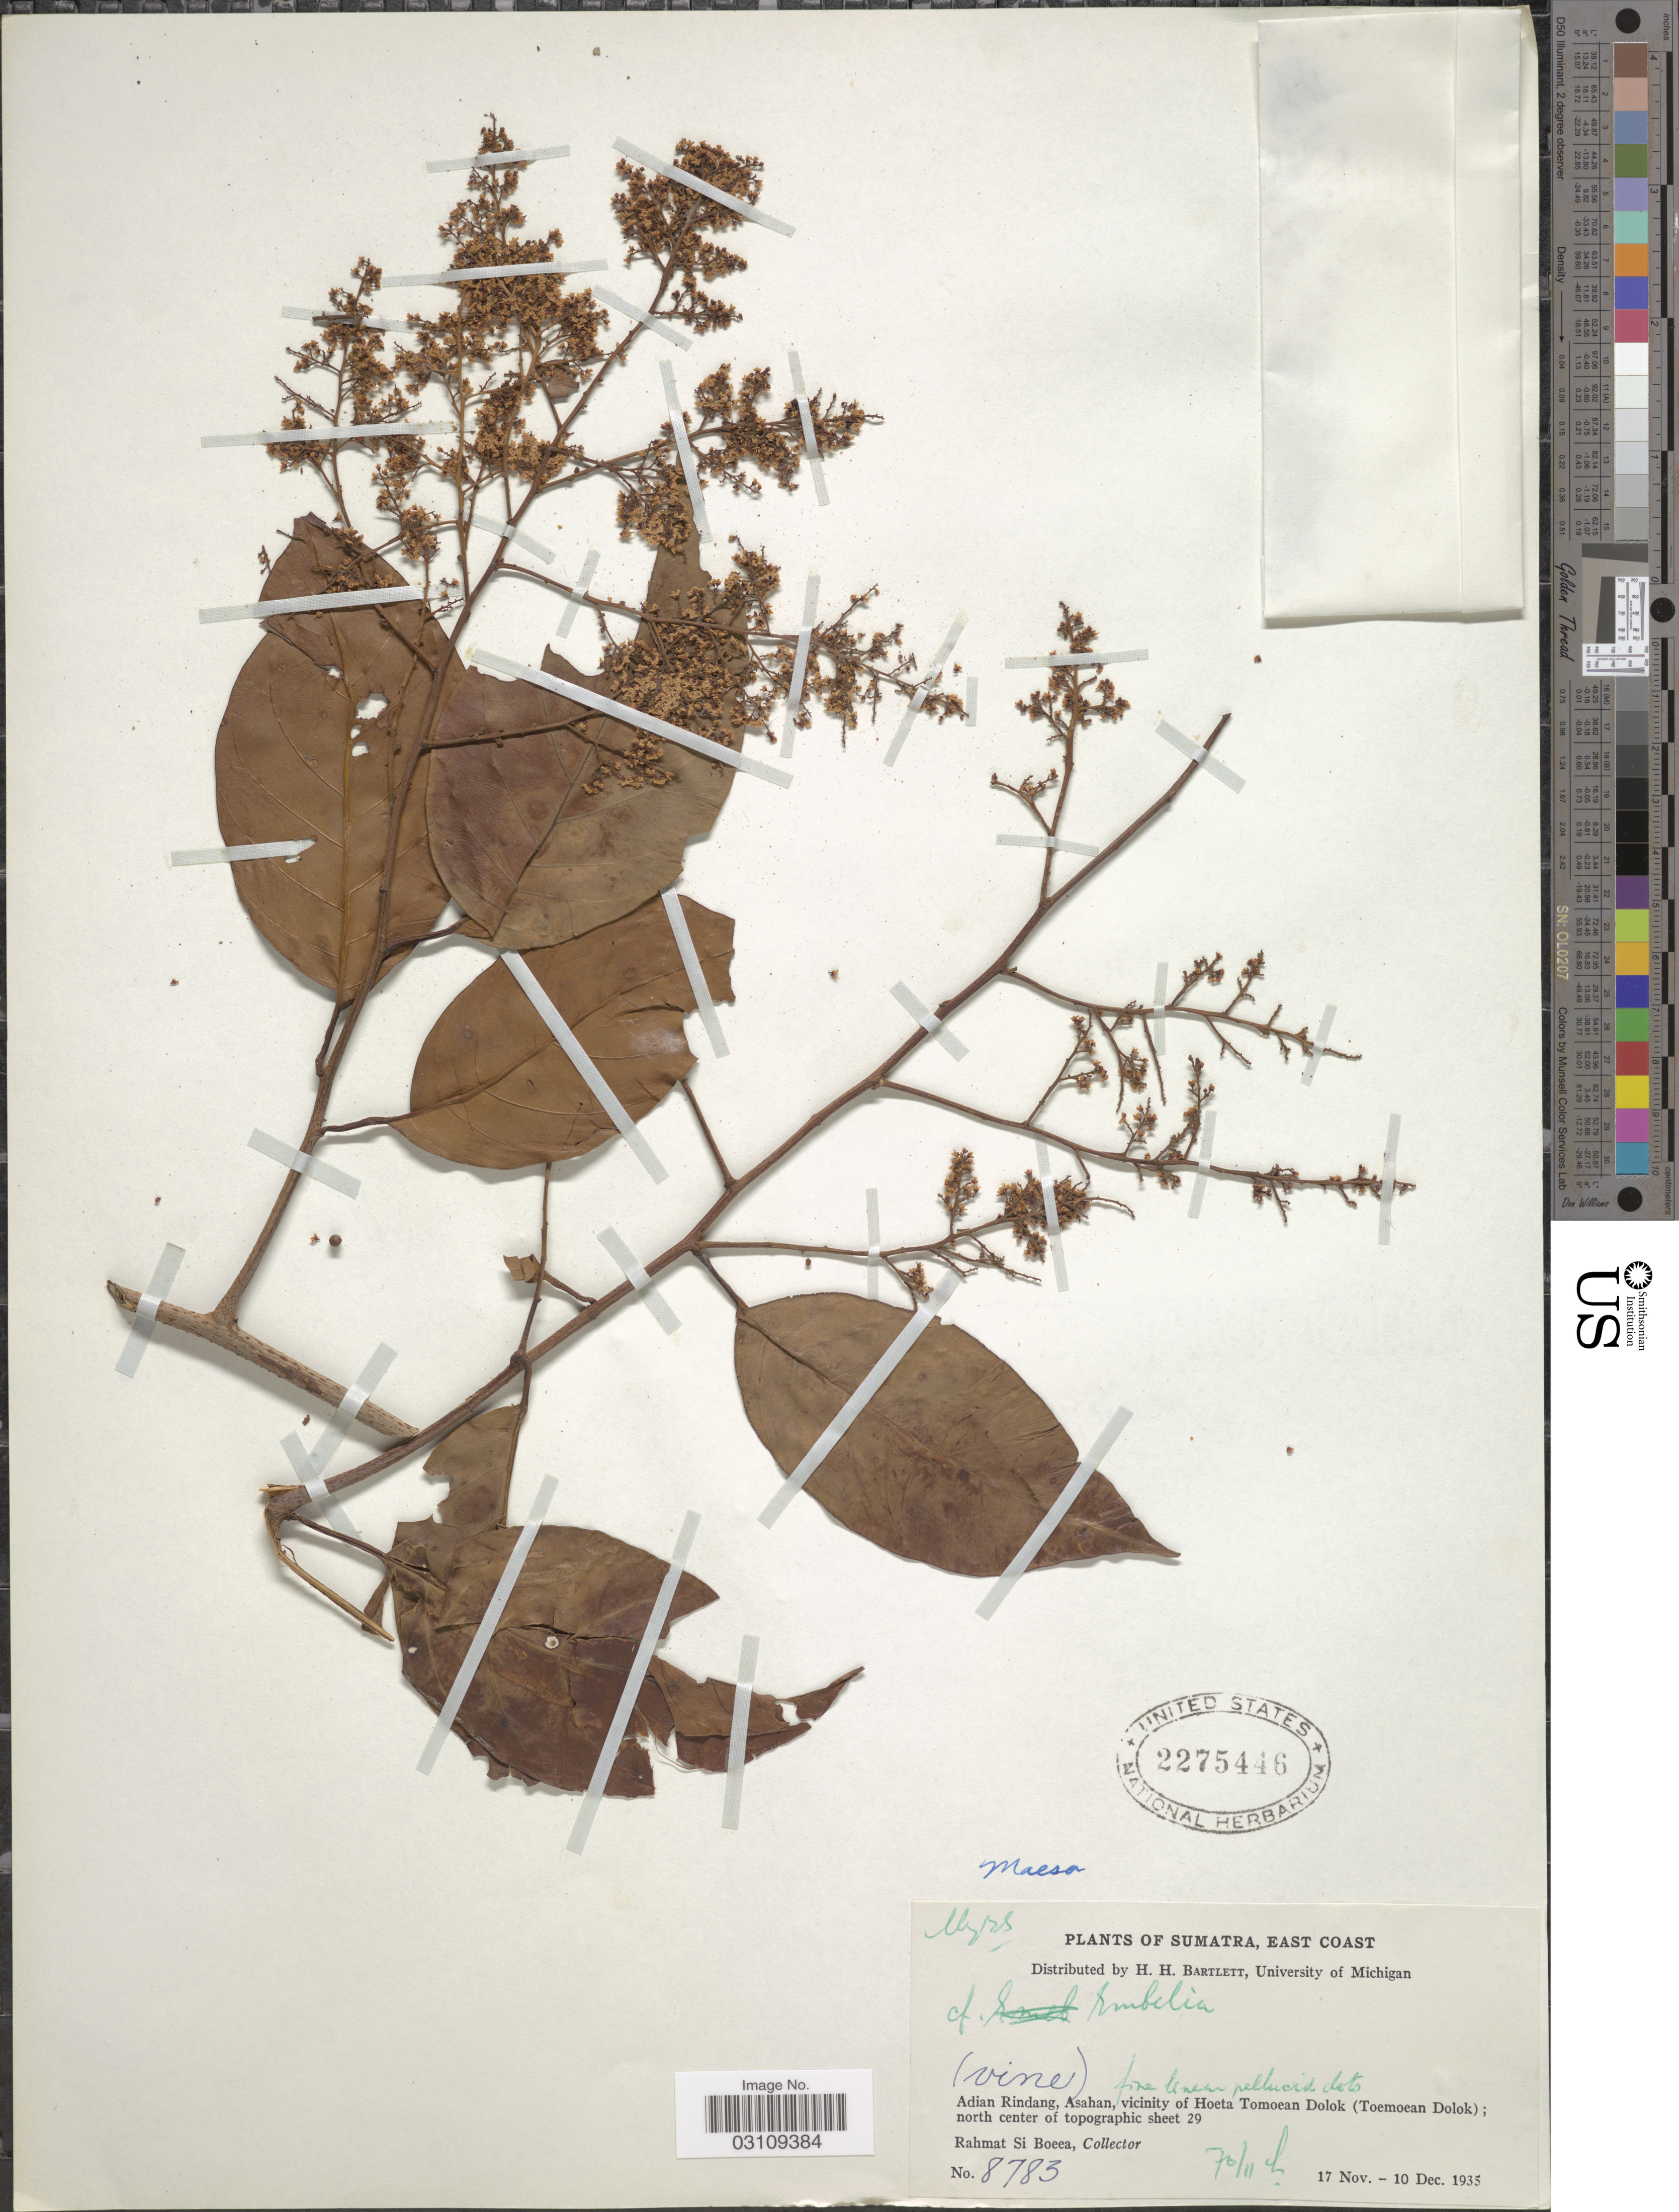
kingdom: Plantae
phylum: Tracheophyta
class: Magnoliopsida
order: Ericales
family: Primulaceae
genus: Maesa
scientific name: Maesa sp.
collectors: Rahmat Si Boeea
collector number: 8783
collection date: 1935-11-17/1935-12-10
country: Indonesia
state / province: Sumatra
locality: East Coast, Adian Rindang, Asahan, vicinity of Hoeta Tomoean Dolok (Toemoean Dolok); north center of topographic sheet 29.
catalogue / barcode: US 2275446